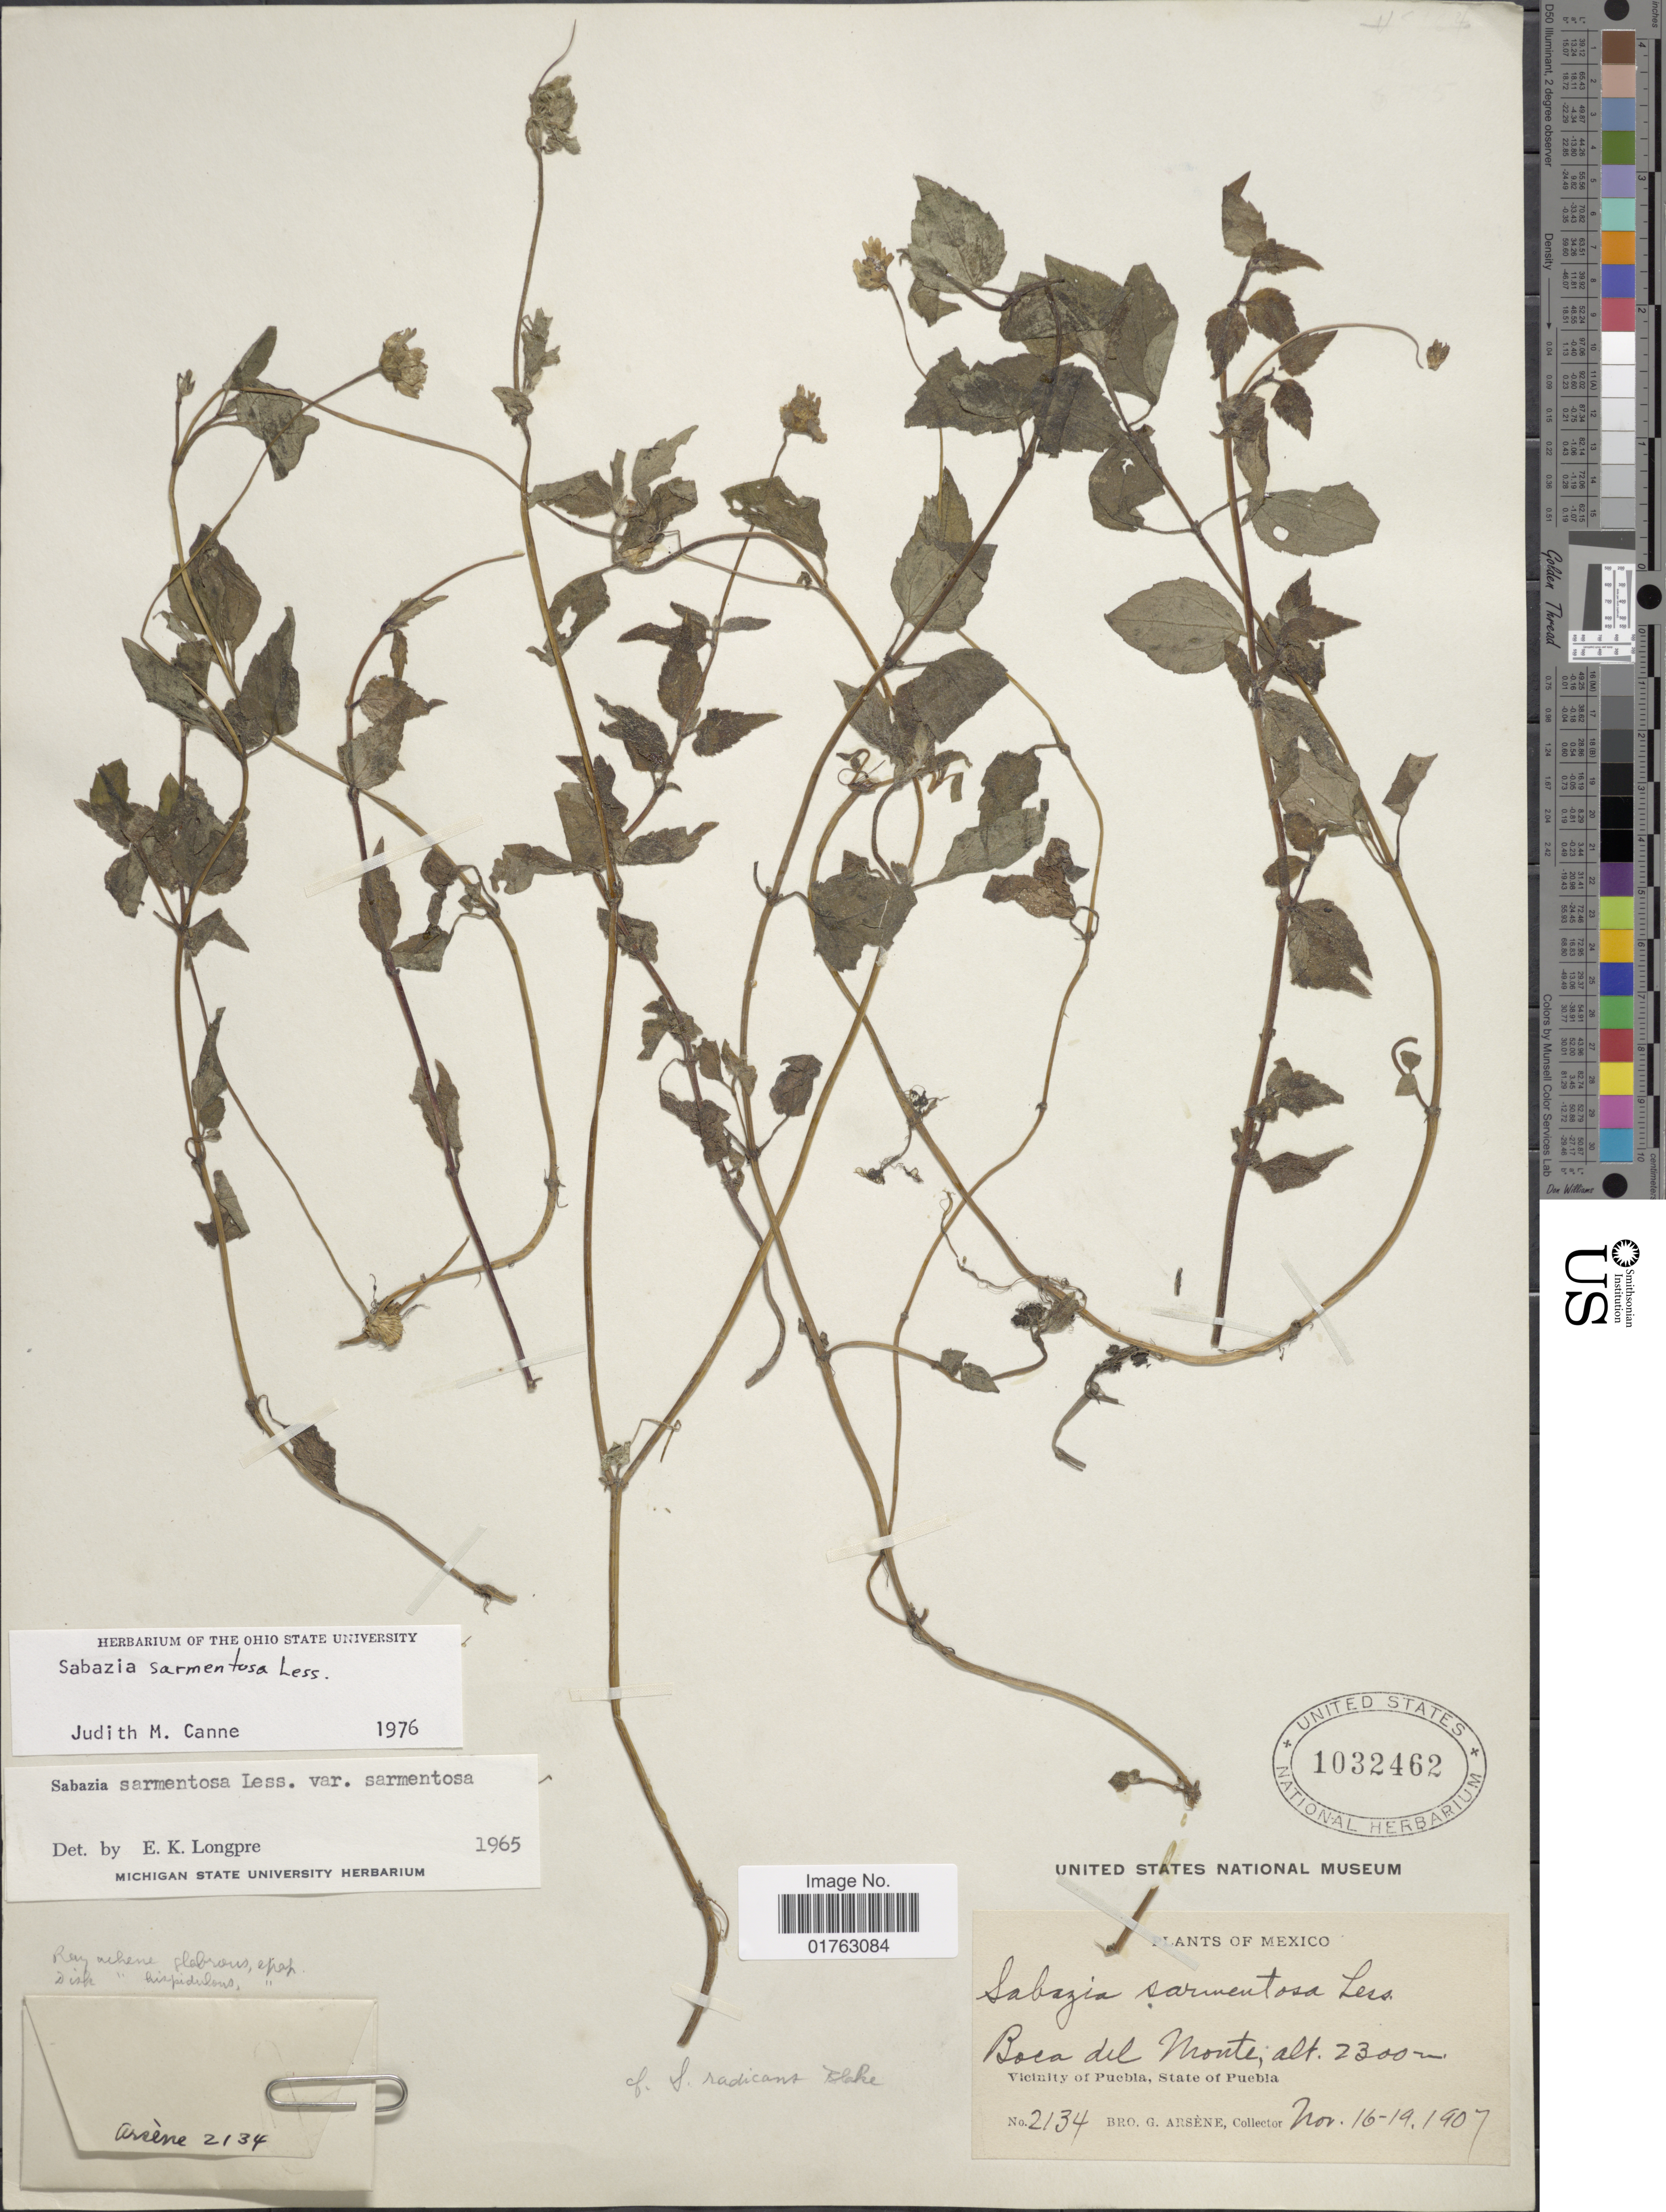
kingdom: Plantae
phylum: Tracheophyta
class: Magnoliopsida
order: Asterales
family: Asteraceae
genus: Sabazia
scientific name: Sabazia sarmentosa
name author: Less.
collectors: Bro. G. Arsène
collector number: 2134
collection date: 1907-11-16/1907-11-19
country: Mexico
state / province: Puebla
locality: Boca del Monte, Vicinity of Puebla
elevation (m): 2300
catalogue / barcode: US 1032462